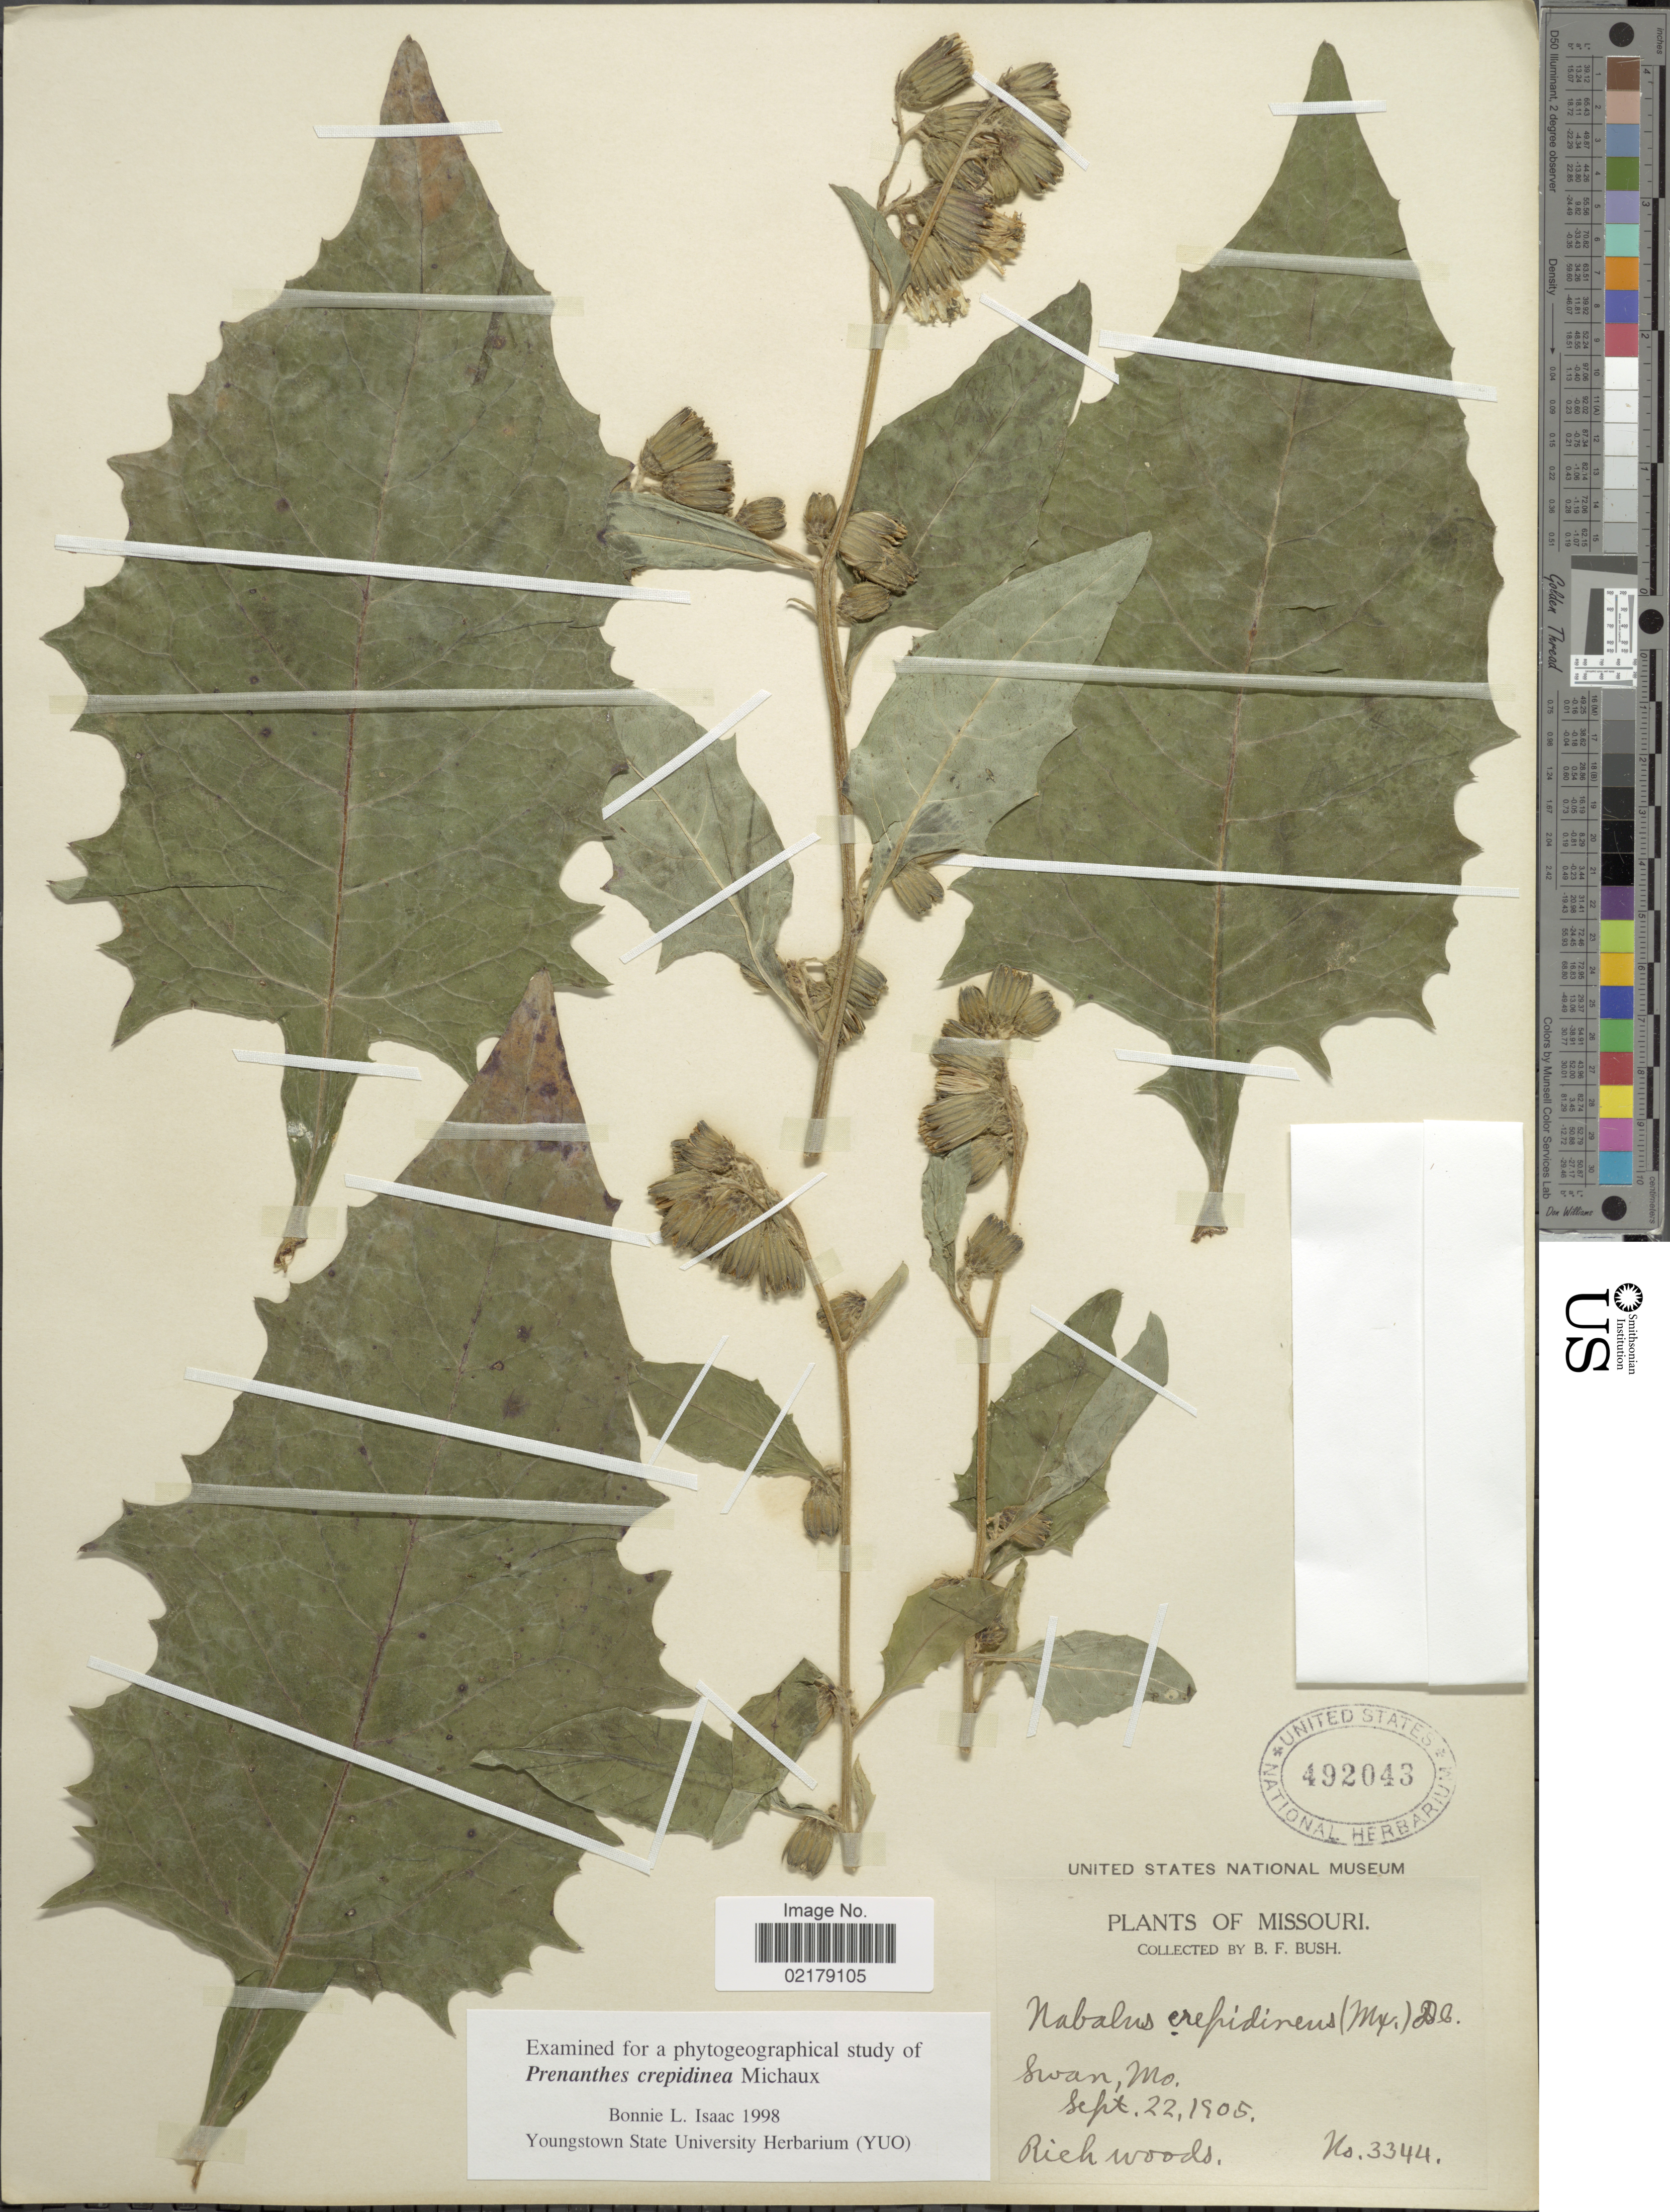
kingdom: Plantae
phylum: Tracheophyta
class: Magnoliopsida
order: Asterales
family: Asteraceae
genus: Prenanthes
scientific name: Prenanthes crepidinea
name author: Michx.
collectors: B. F. Bush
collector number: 3344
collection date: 1905-09-22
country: United States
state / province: Missouri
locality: Swan, Mo, Rich woods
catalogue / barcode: US 492043